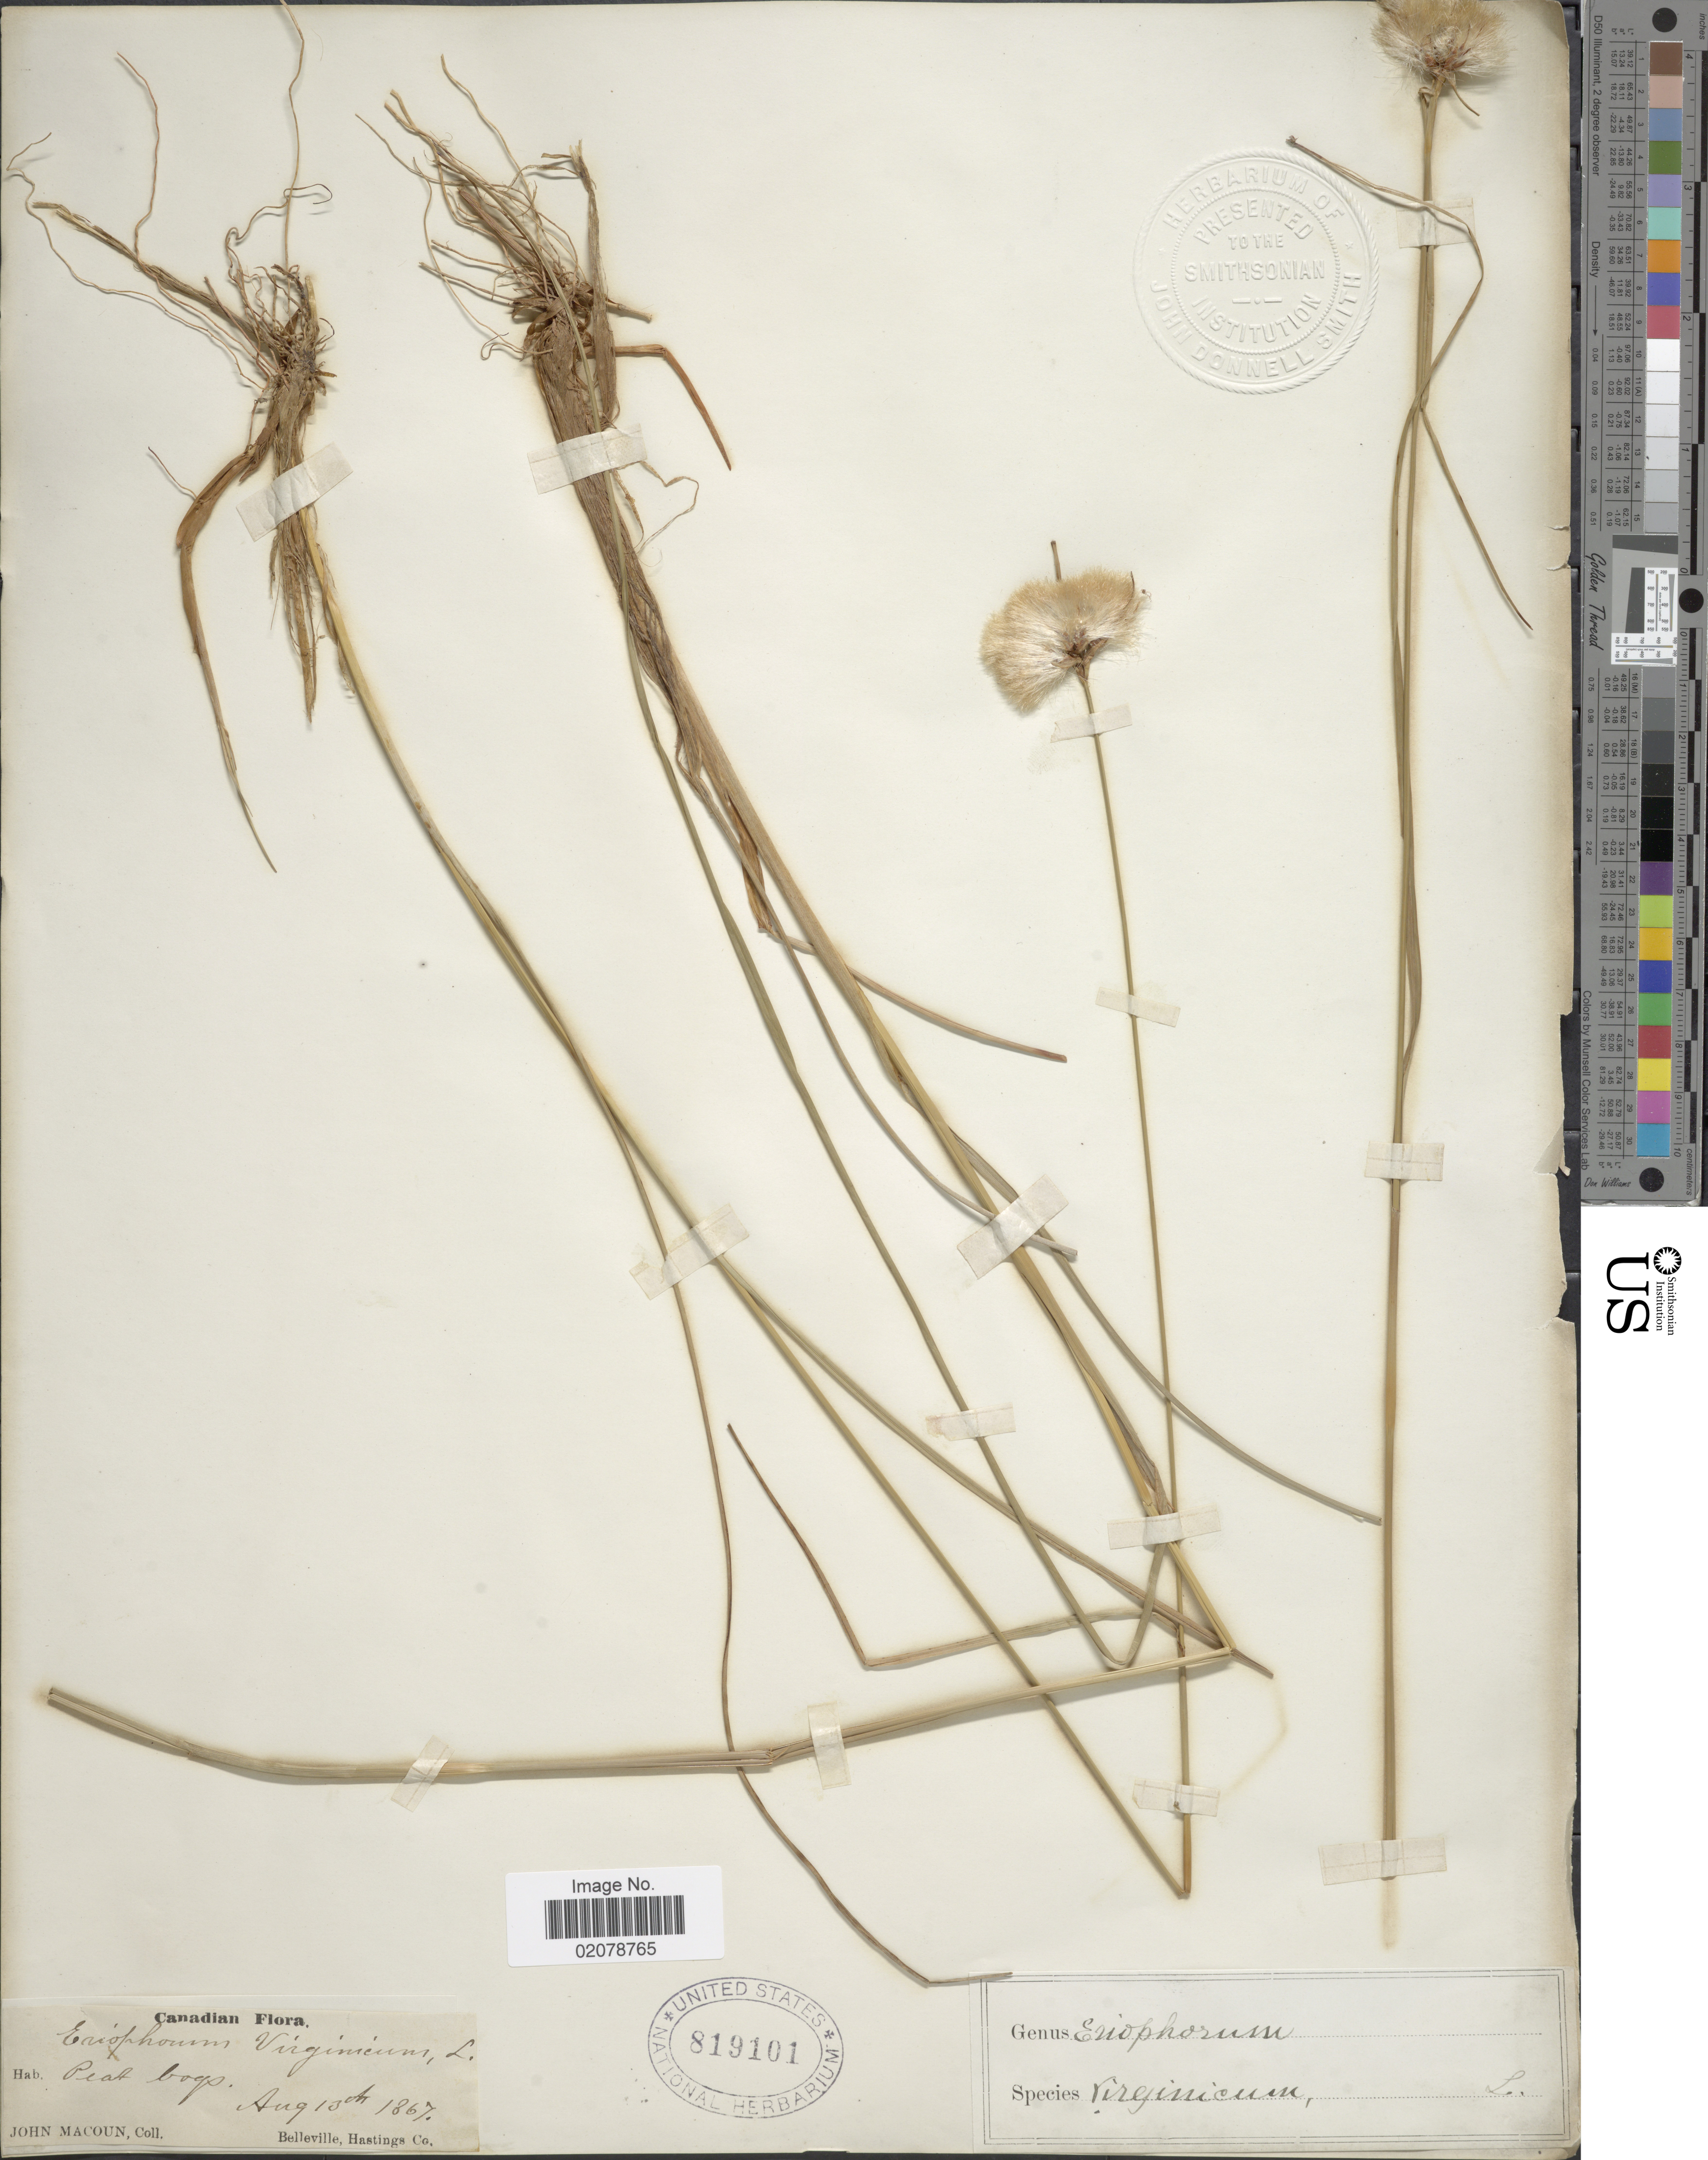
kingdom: Plantae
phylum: Tracheophyta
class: Liliopsida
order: Poales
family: Cyperaceae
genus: Eriophorum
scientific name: Eriophorum virginicum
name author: L.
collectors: J. Macoun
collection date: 1867-08-13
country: Canada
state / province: Ontario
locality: Peat bogs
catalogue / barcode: US 819101